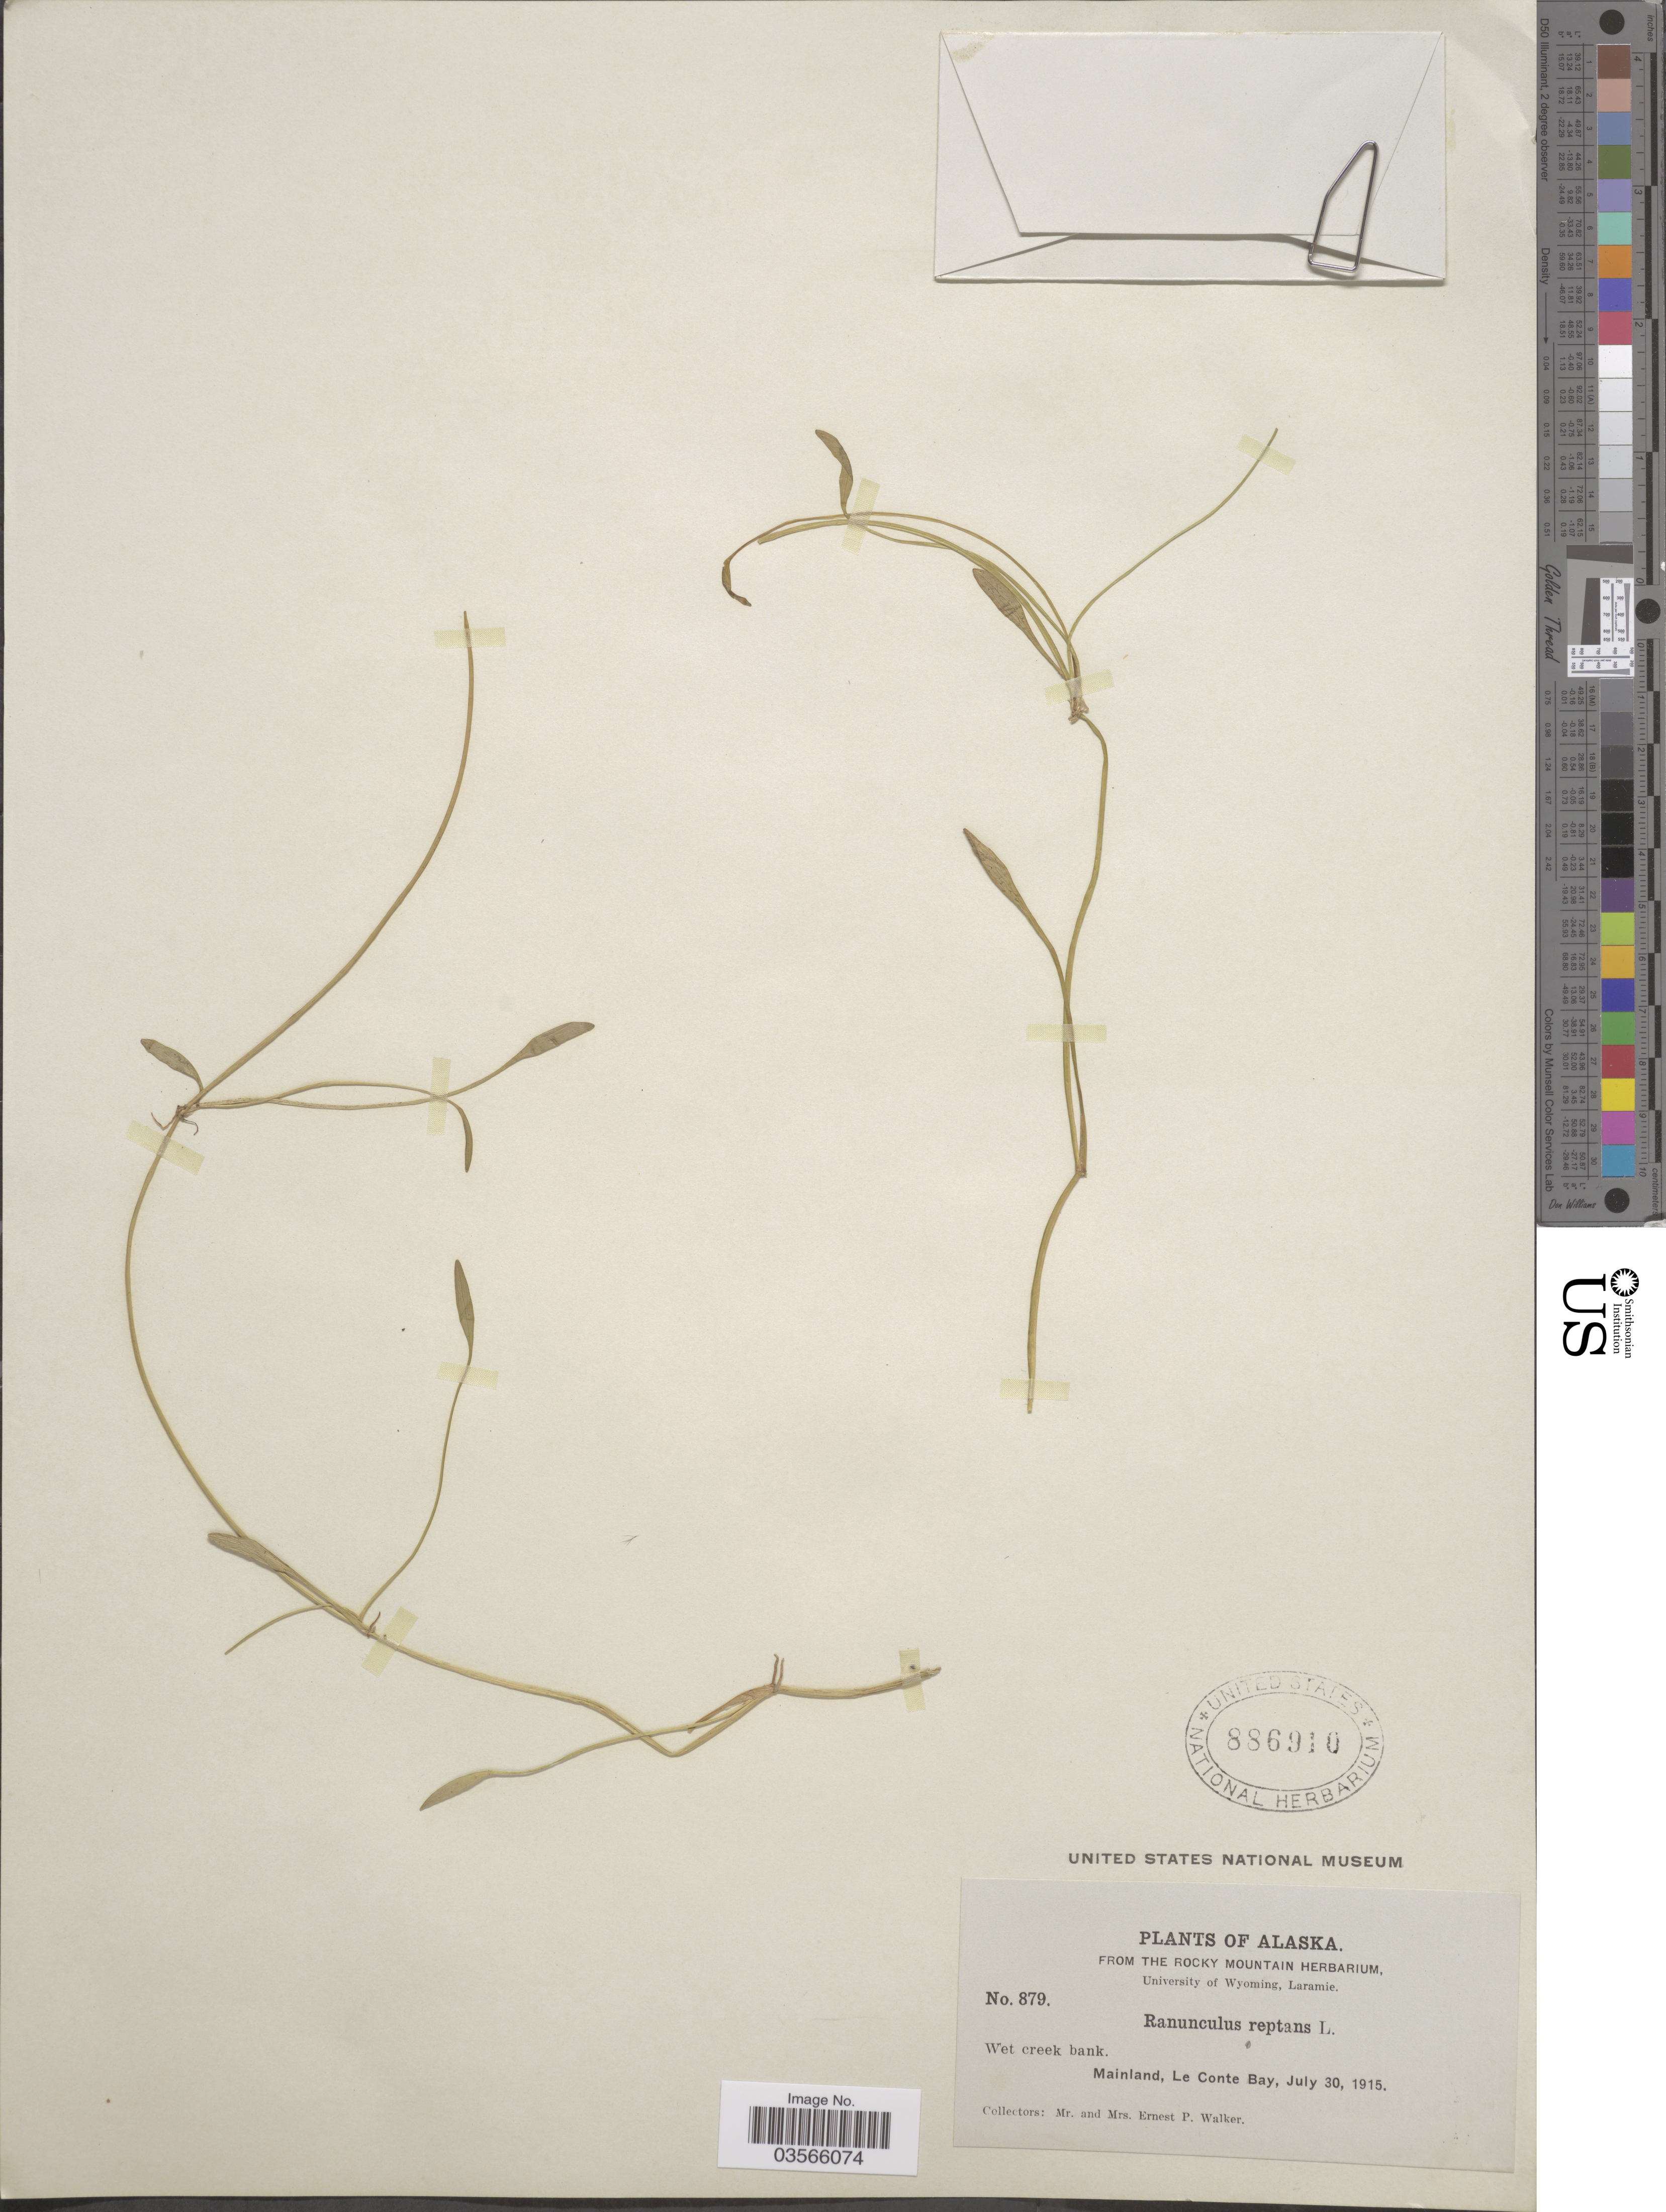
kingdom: Plantae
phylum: Tracheophyta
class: Magnoliopsida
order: Ranunculales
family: Ranunculaceae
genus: Ranunculus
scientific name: Ranunculus flammula var. filiformis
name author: (Michx.) Hook.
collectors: E. P. Walker & E. Walker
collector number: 879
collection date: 1915-07-30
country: United States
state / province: Alaska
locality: Mainland, Le Conte Bay.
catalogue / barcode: US 886910